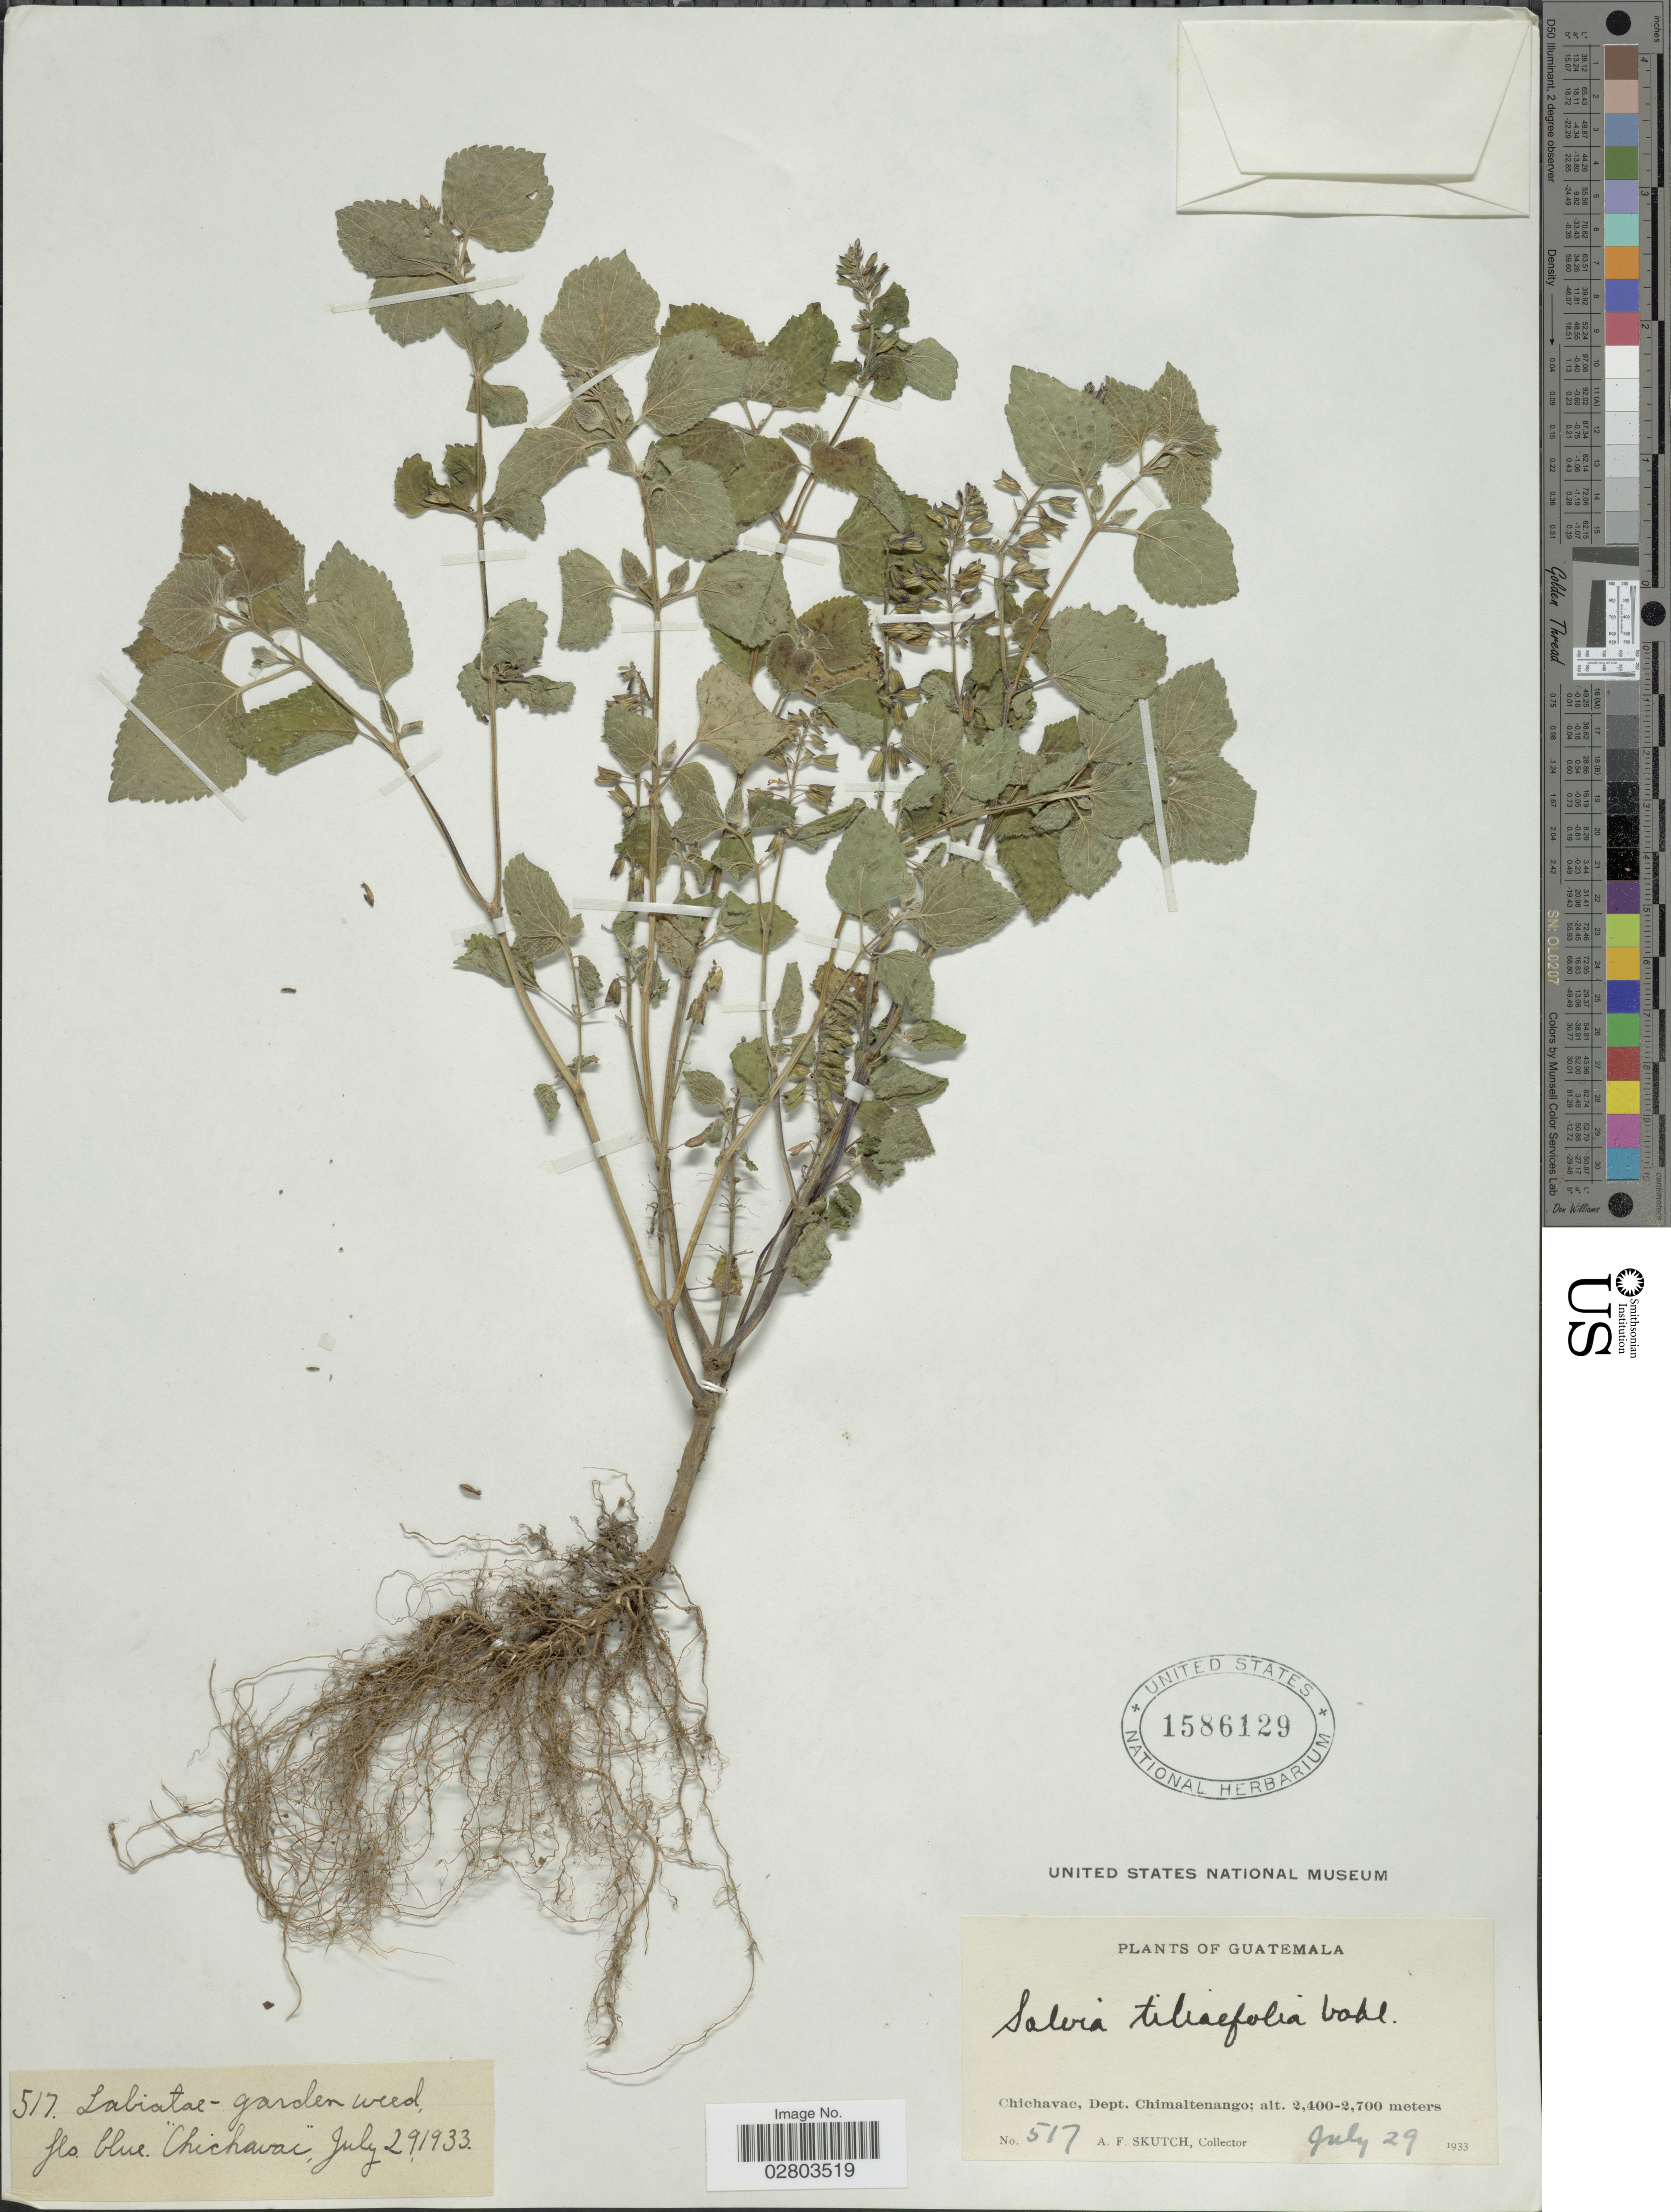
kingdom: Plantae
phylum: Tracheophyta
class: Magnoliopsida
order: Lamiales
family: Lamiaceae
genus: Salvia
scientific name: Salvia tiliifolia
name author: Vahl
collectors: A. F. Skutch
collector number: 517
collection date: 1933-07-29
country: Guatemala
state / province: Chimaltenango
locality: Chichavac. Dept. Chimaltenango.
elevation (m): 2400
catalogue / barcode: US 1586129